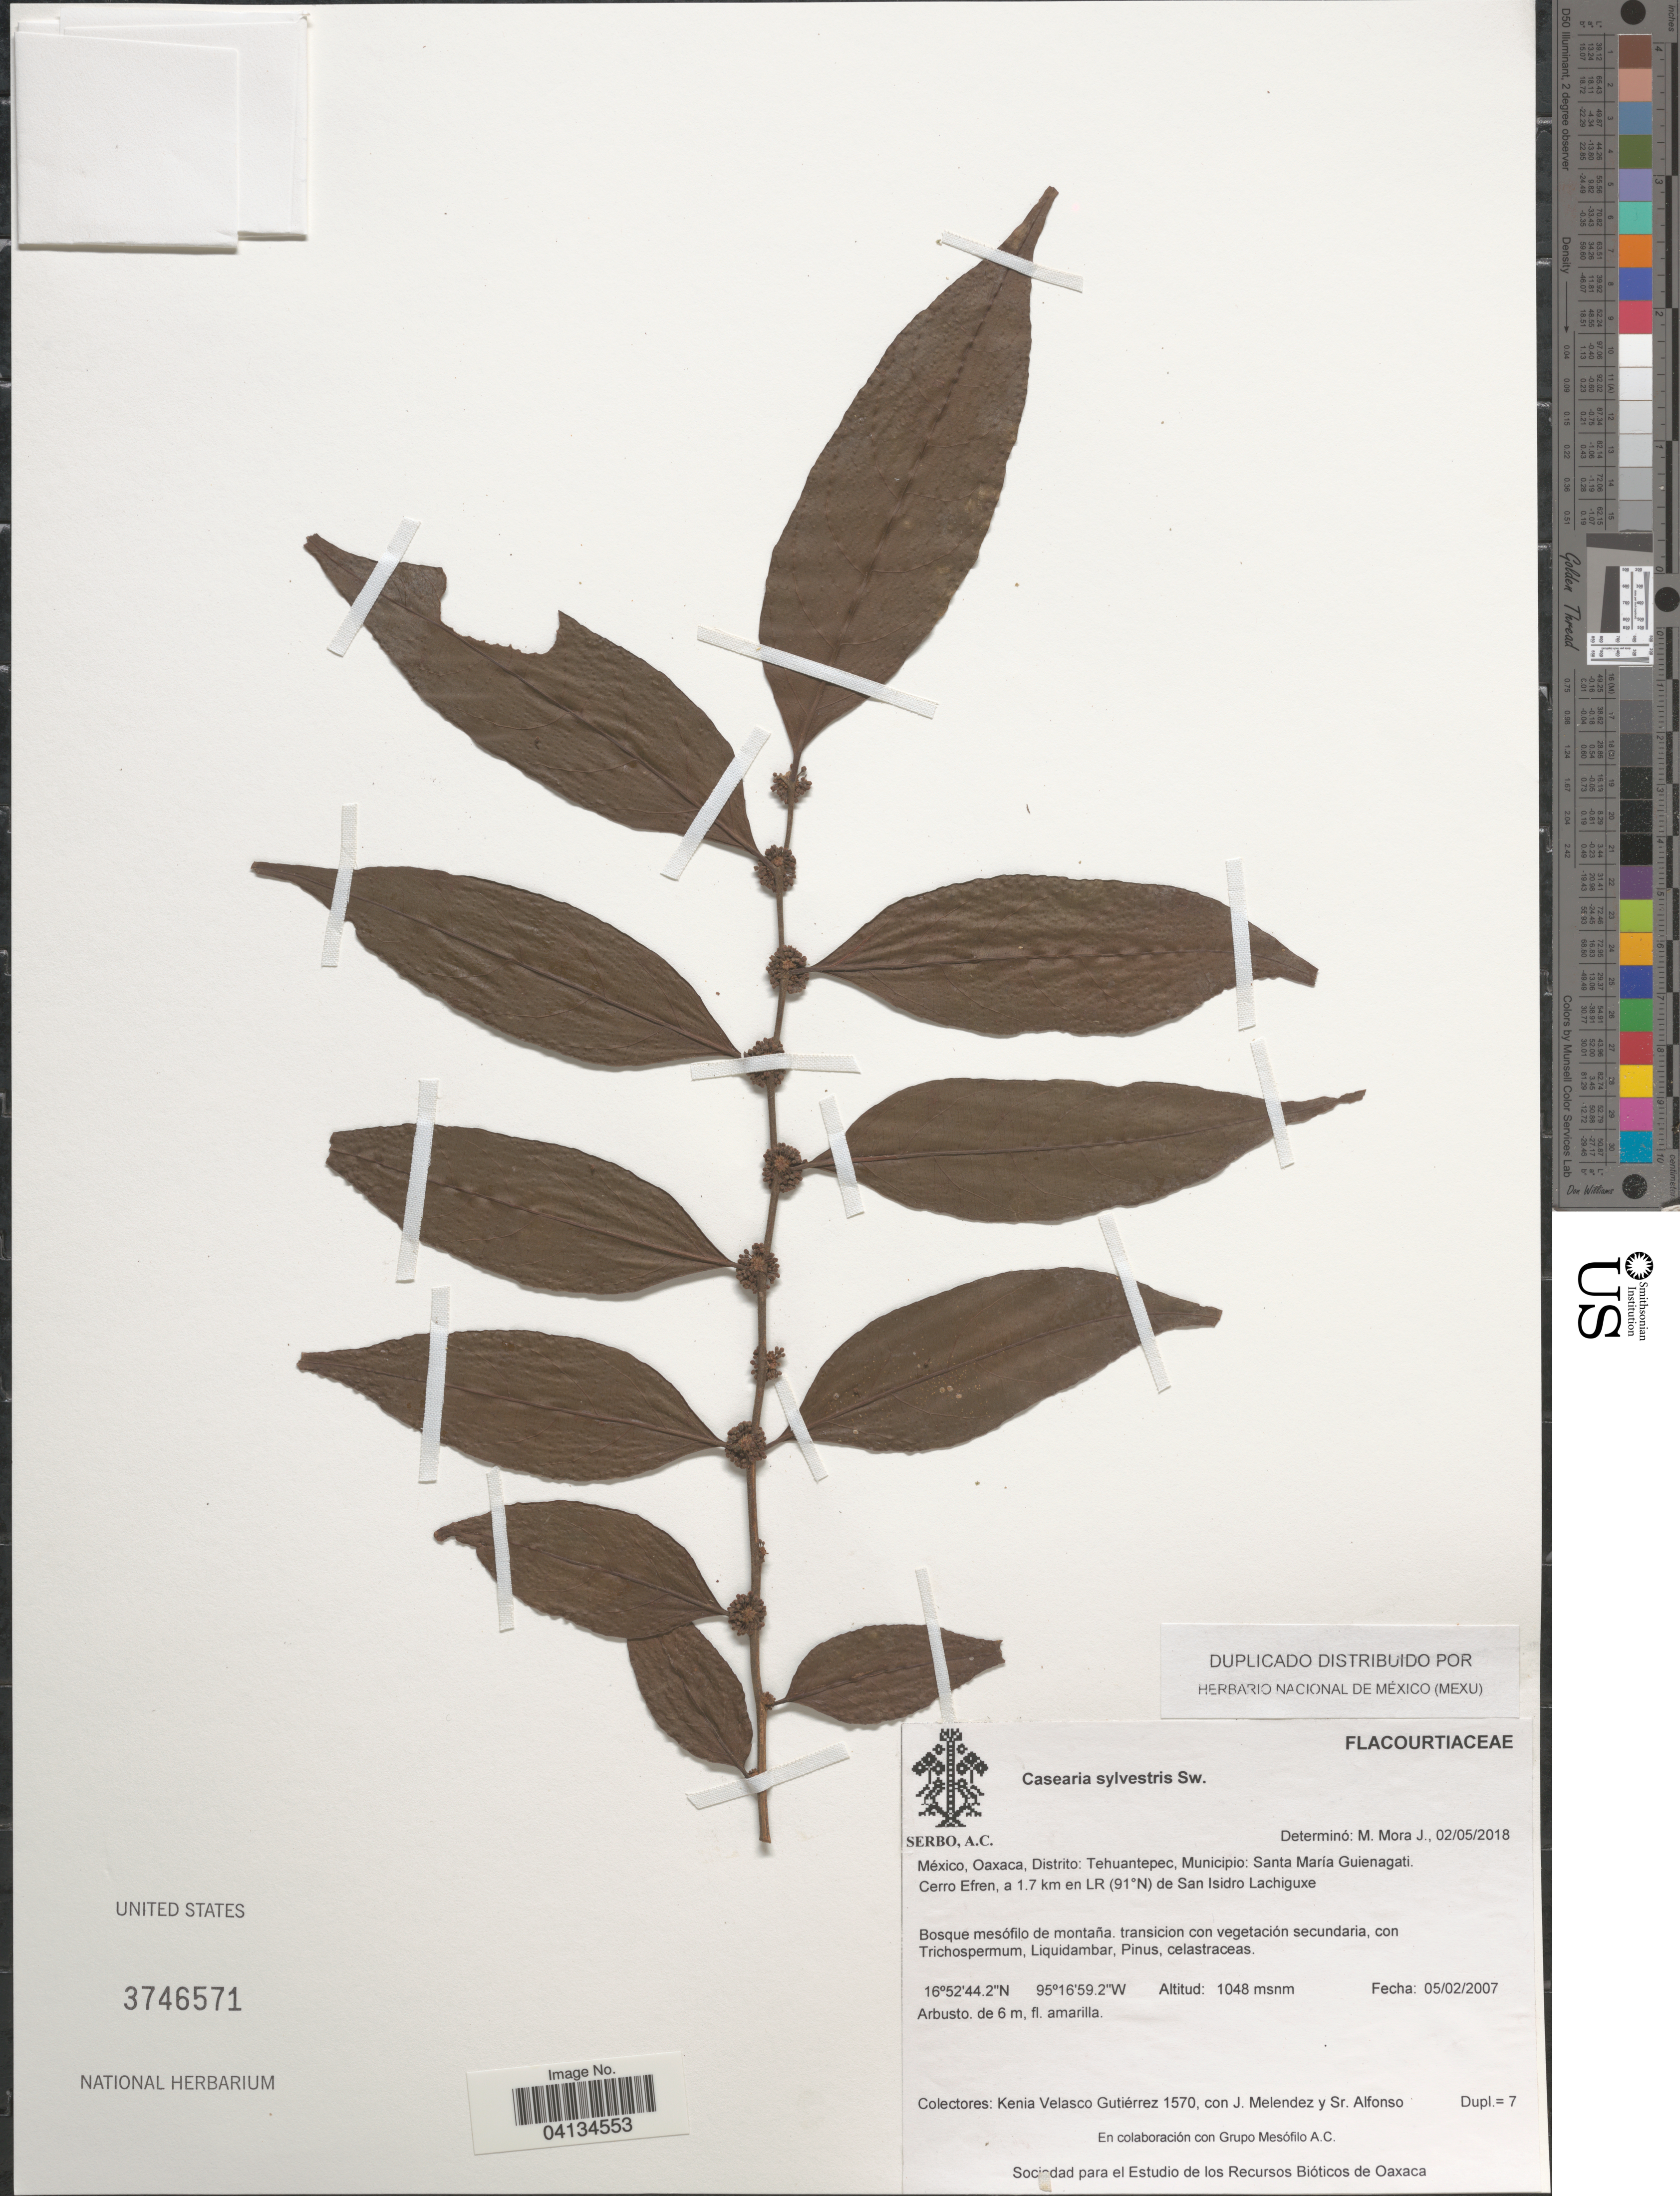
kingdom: Plantae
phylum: Tracheophyta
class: Magnoliopsida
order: Malpighiales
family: Salicaceae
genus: Casearia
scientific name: Casearia sylvestris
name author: Sw.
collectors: K. Velasco Gutiérrez, J. Melendez & S. Alfonso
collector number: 1570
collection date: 2007-02-05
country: Mexico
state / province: Oaxaca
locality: Distrito: Tehuantepec, Municipio: Santa María Guienagati. Cerro Efren, a 1.7 km en LR (91° N) de San Isidro Lachiguxe.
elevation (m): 1048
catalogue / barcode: US 3746571